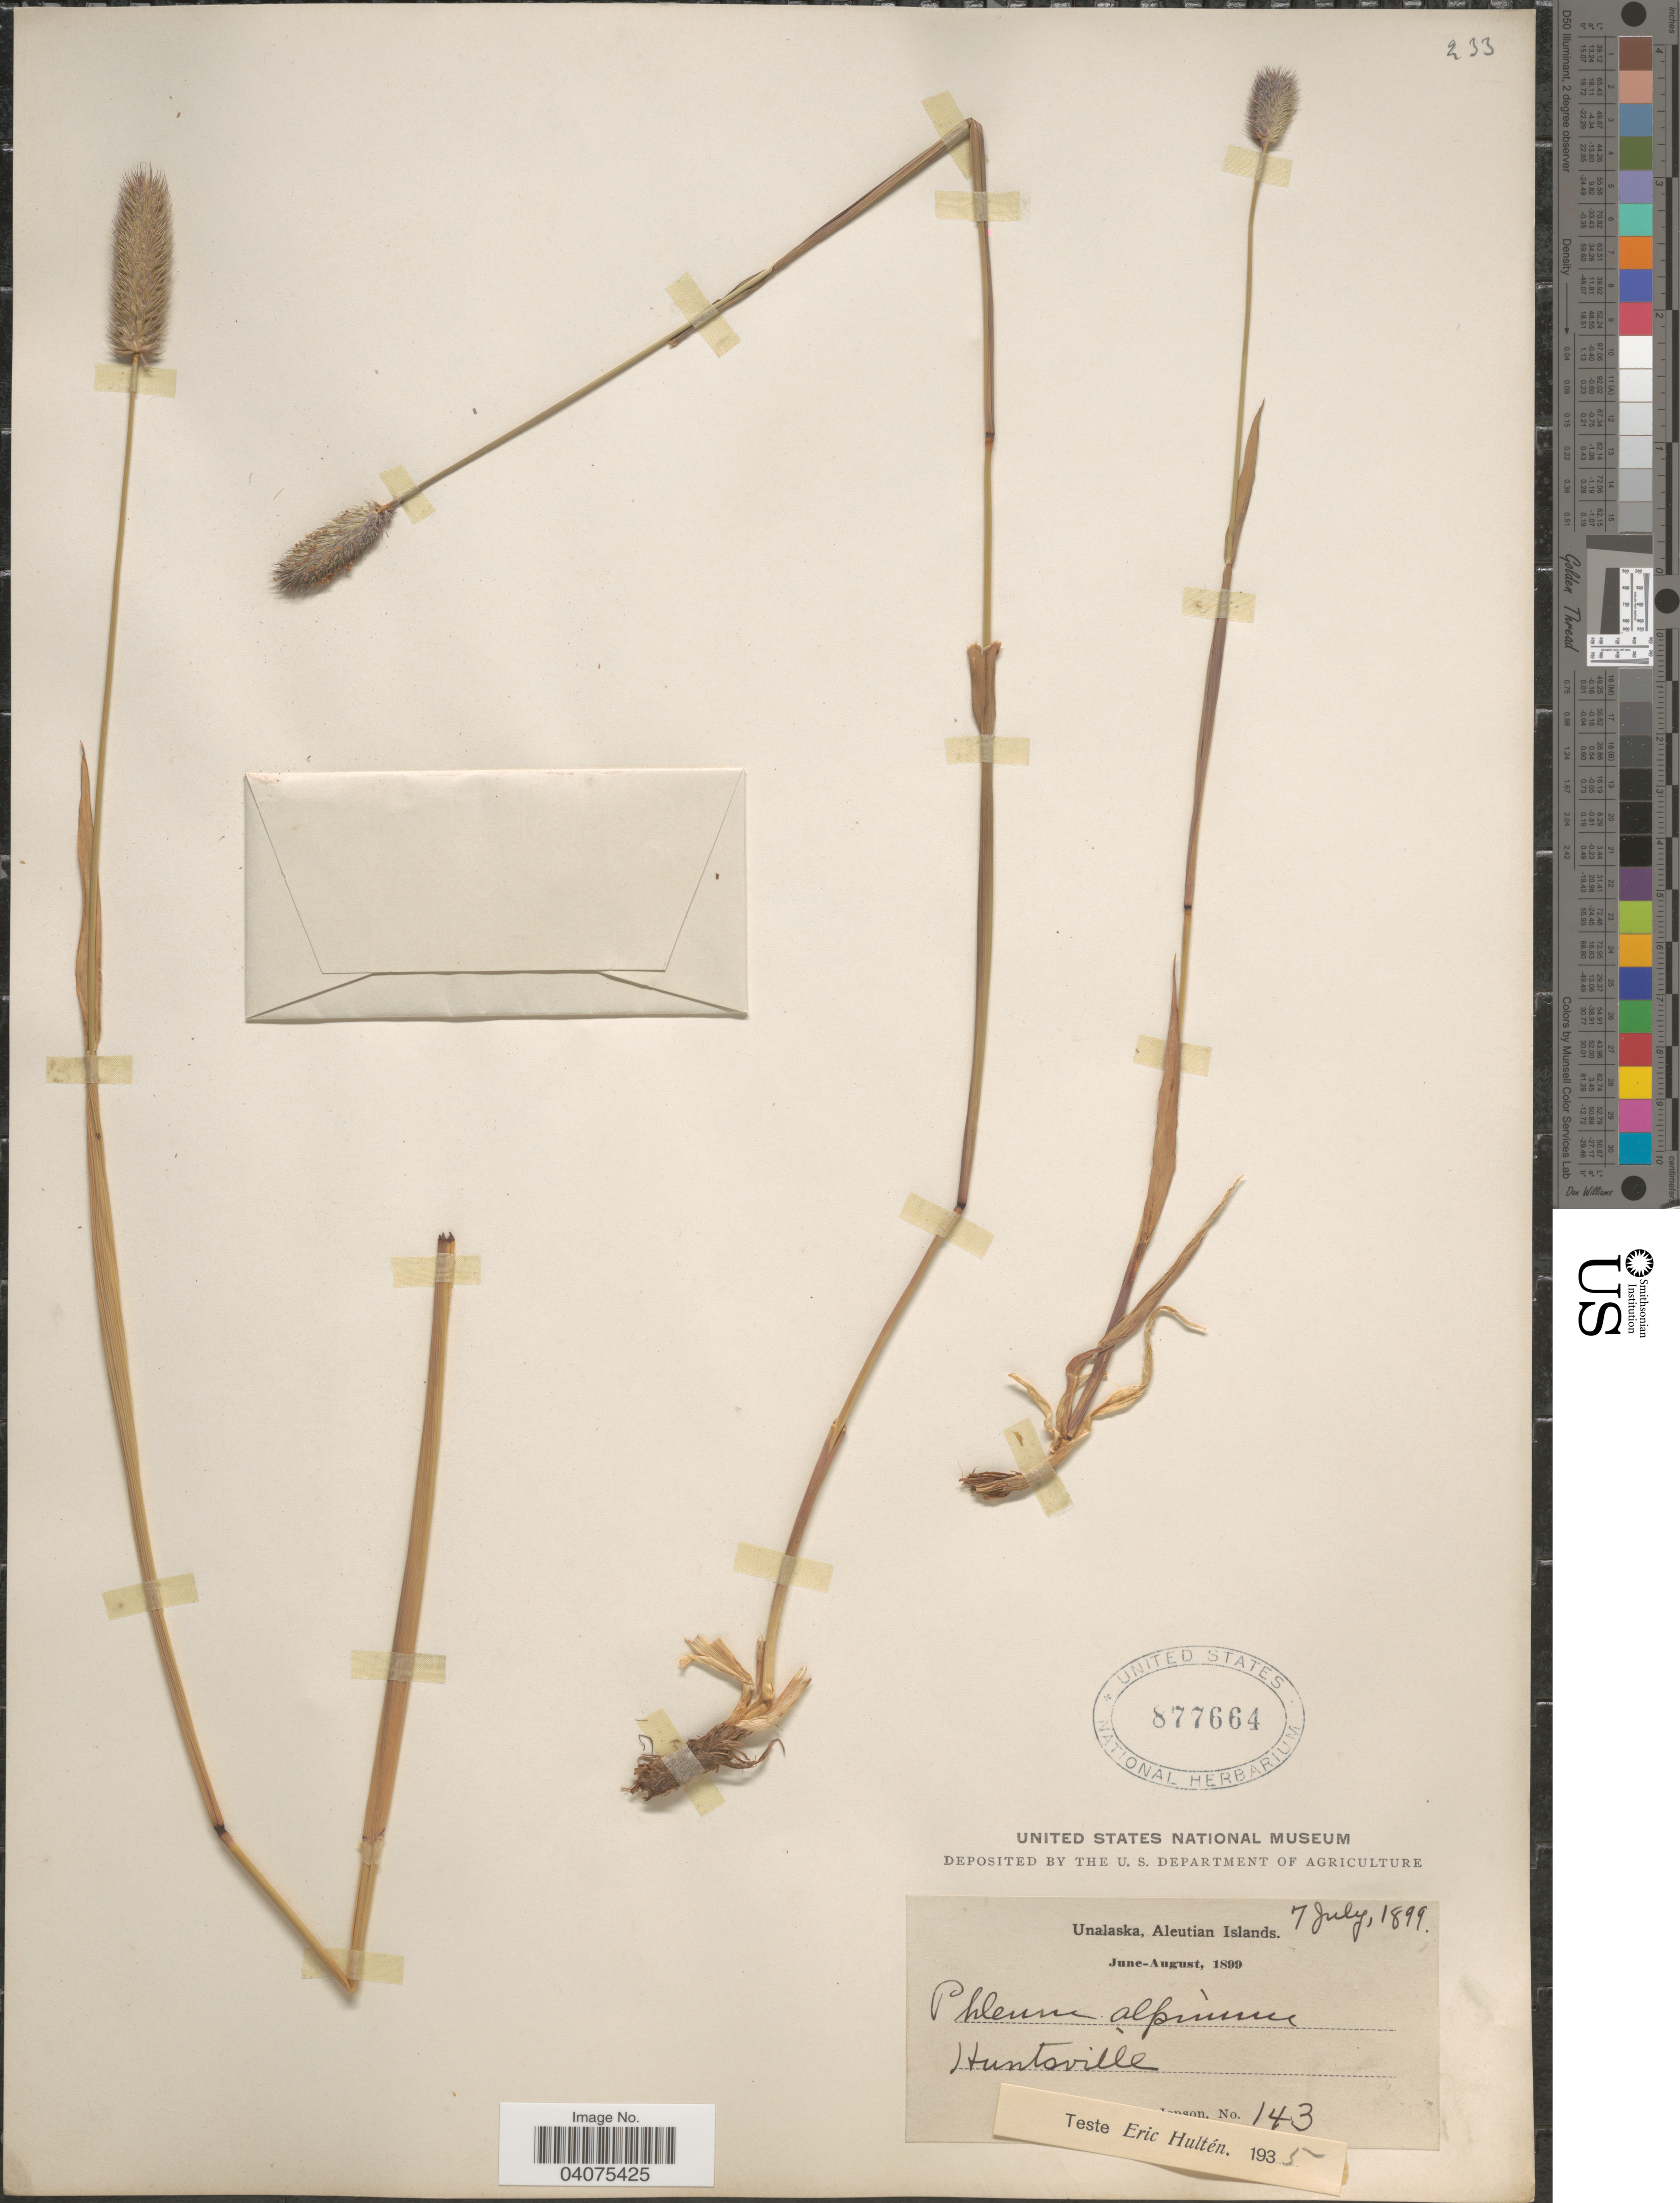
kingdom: Plantae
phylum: Tracheophyta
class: Liliopsida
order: Poales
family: Poaceae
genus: Phleum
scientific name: Phleum alpinum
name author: L.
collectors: W. L. Jepson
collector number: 143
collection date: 1899-07-07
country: United States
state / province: Alaska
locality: Unalaska, Aleutian Islands. Huntsville.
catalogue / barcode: US 877664